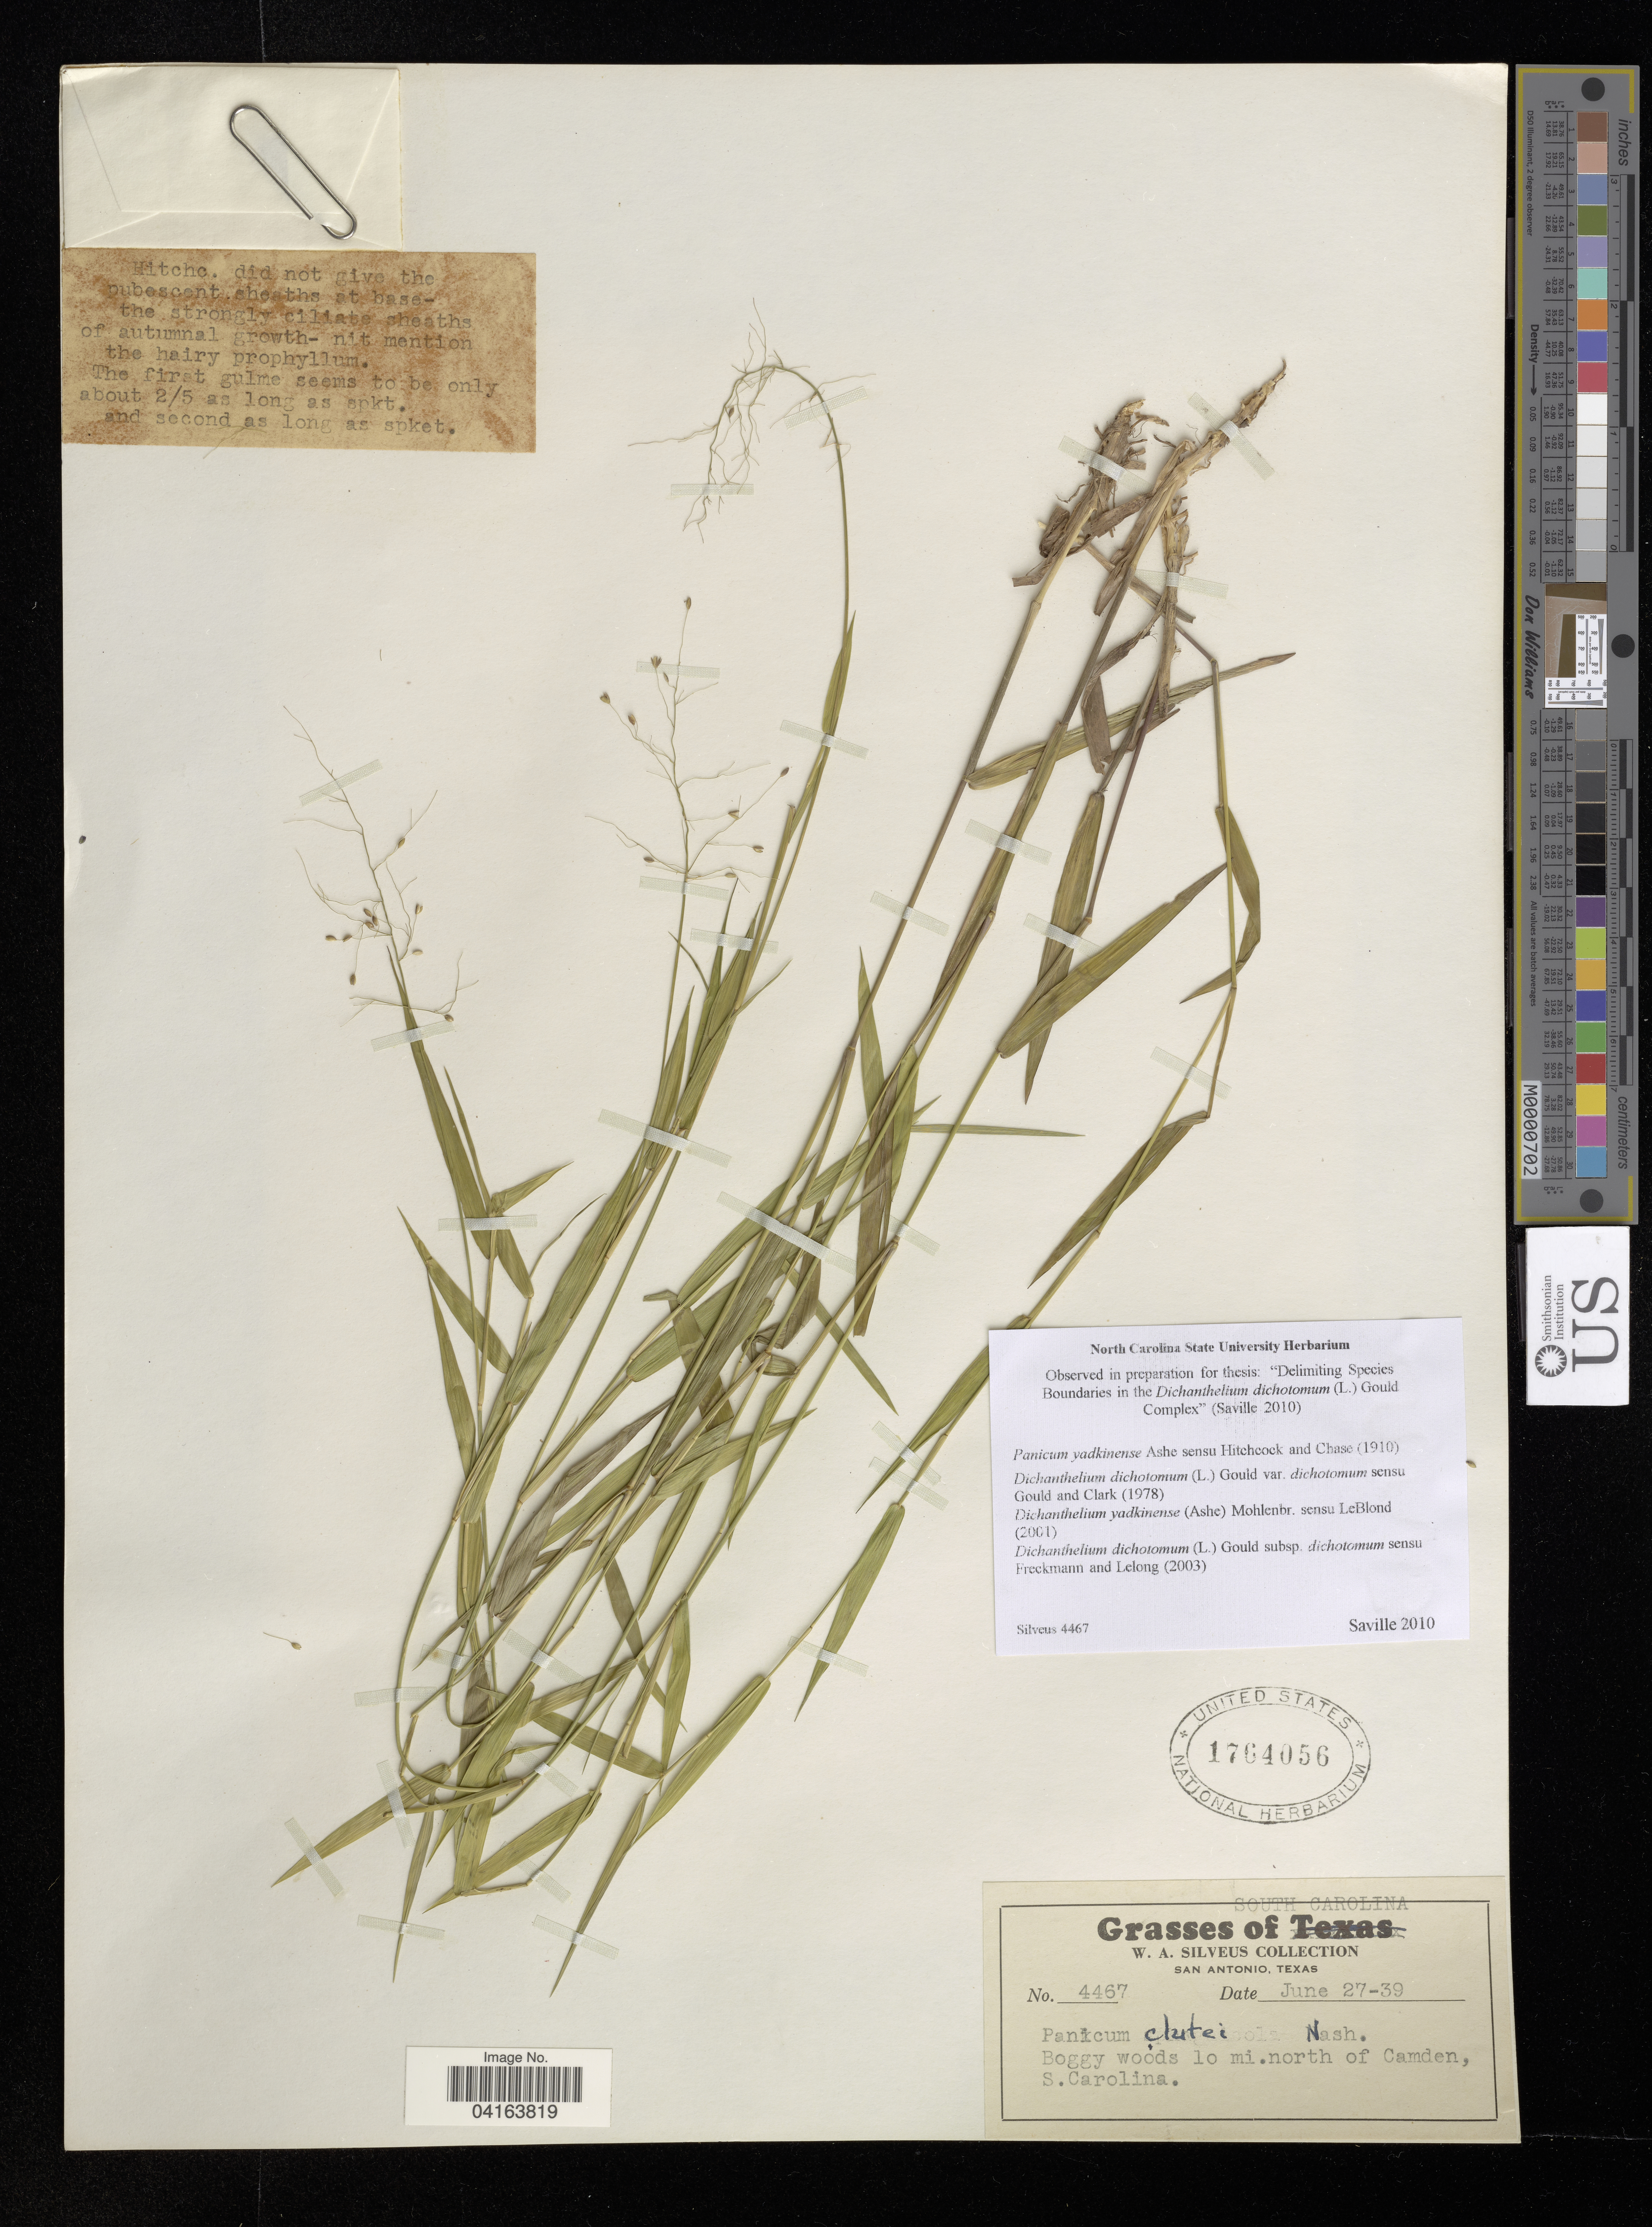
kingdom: Plantae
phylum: Tracheophyta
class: Liliopsida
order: Poales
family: Poaceae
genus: Dichanthelium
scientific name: Dichanthelium dichotomum subsp. dichotomum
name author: Gould & Clark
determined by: Saville, A. C., (NCSC), North Carolina State University (UNITED STATES)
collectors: W. Silveus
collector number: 4467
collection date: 1939-06-27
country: United States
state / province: South Carolina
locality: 10 mi.north of Camden.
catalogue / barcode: US 1764056